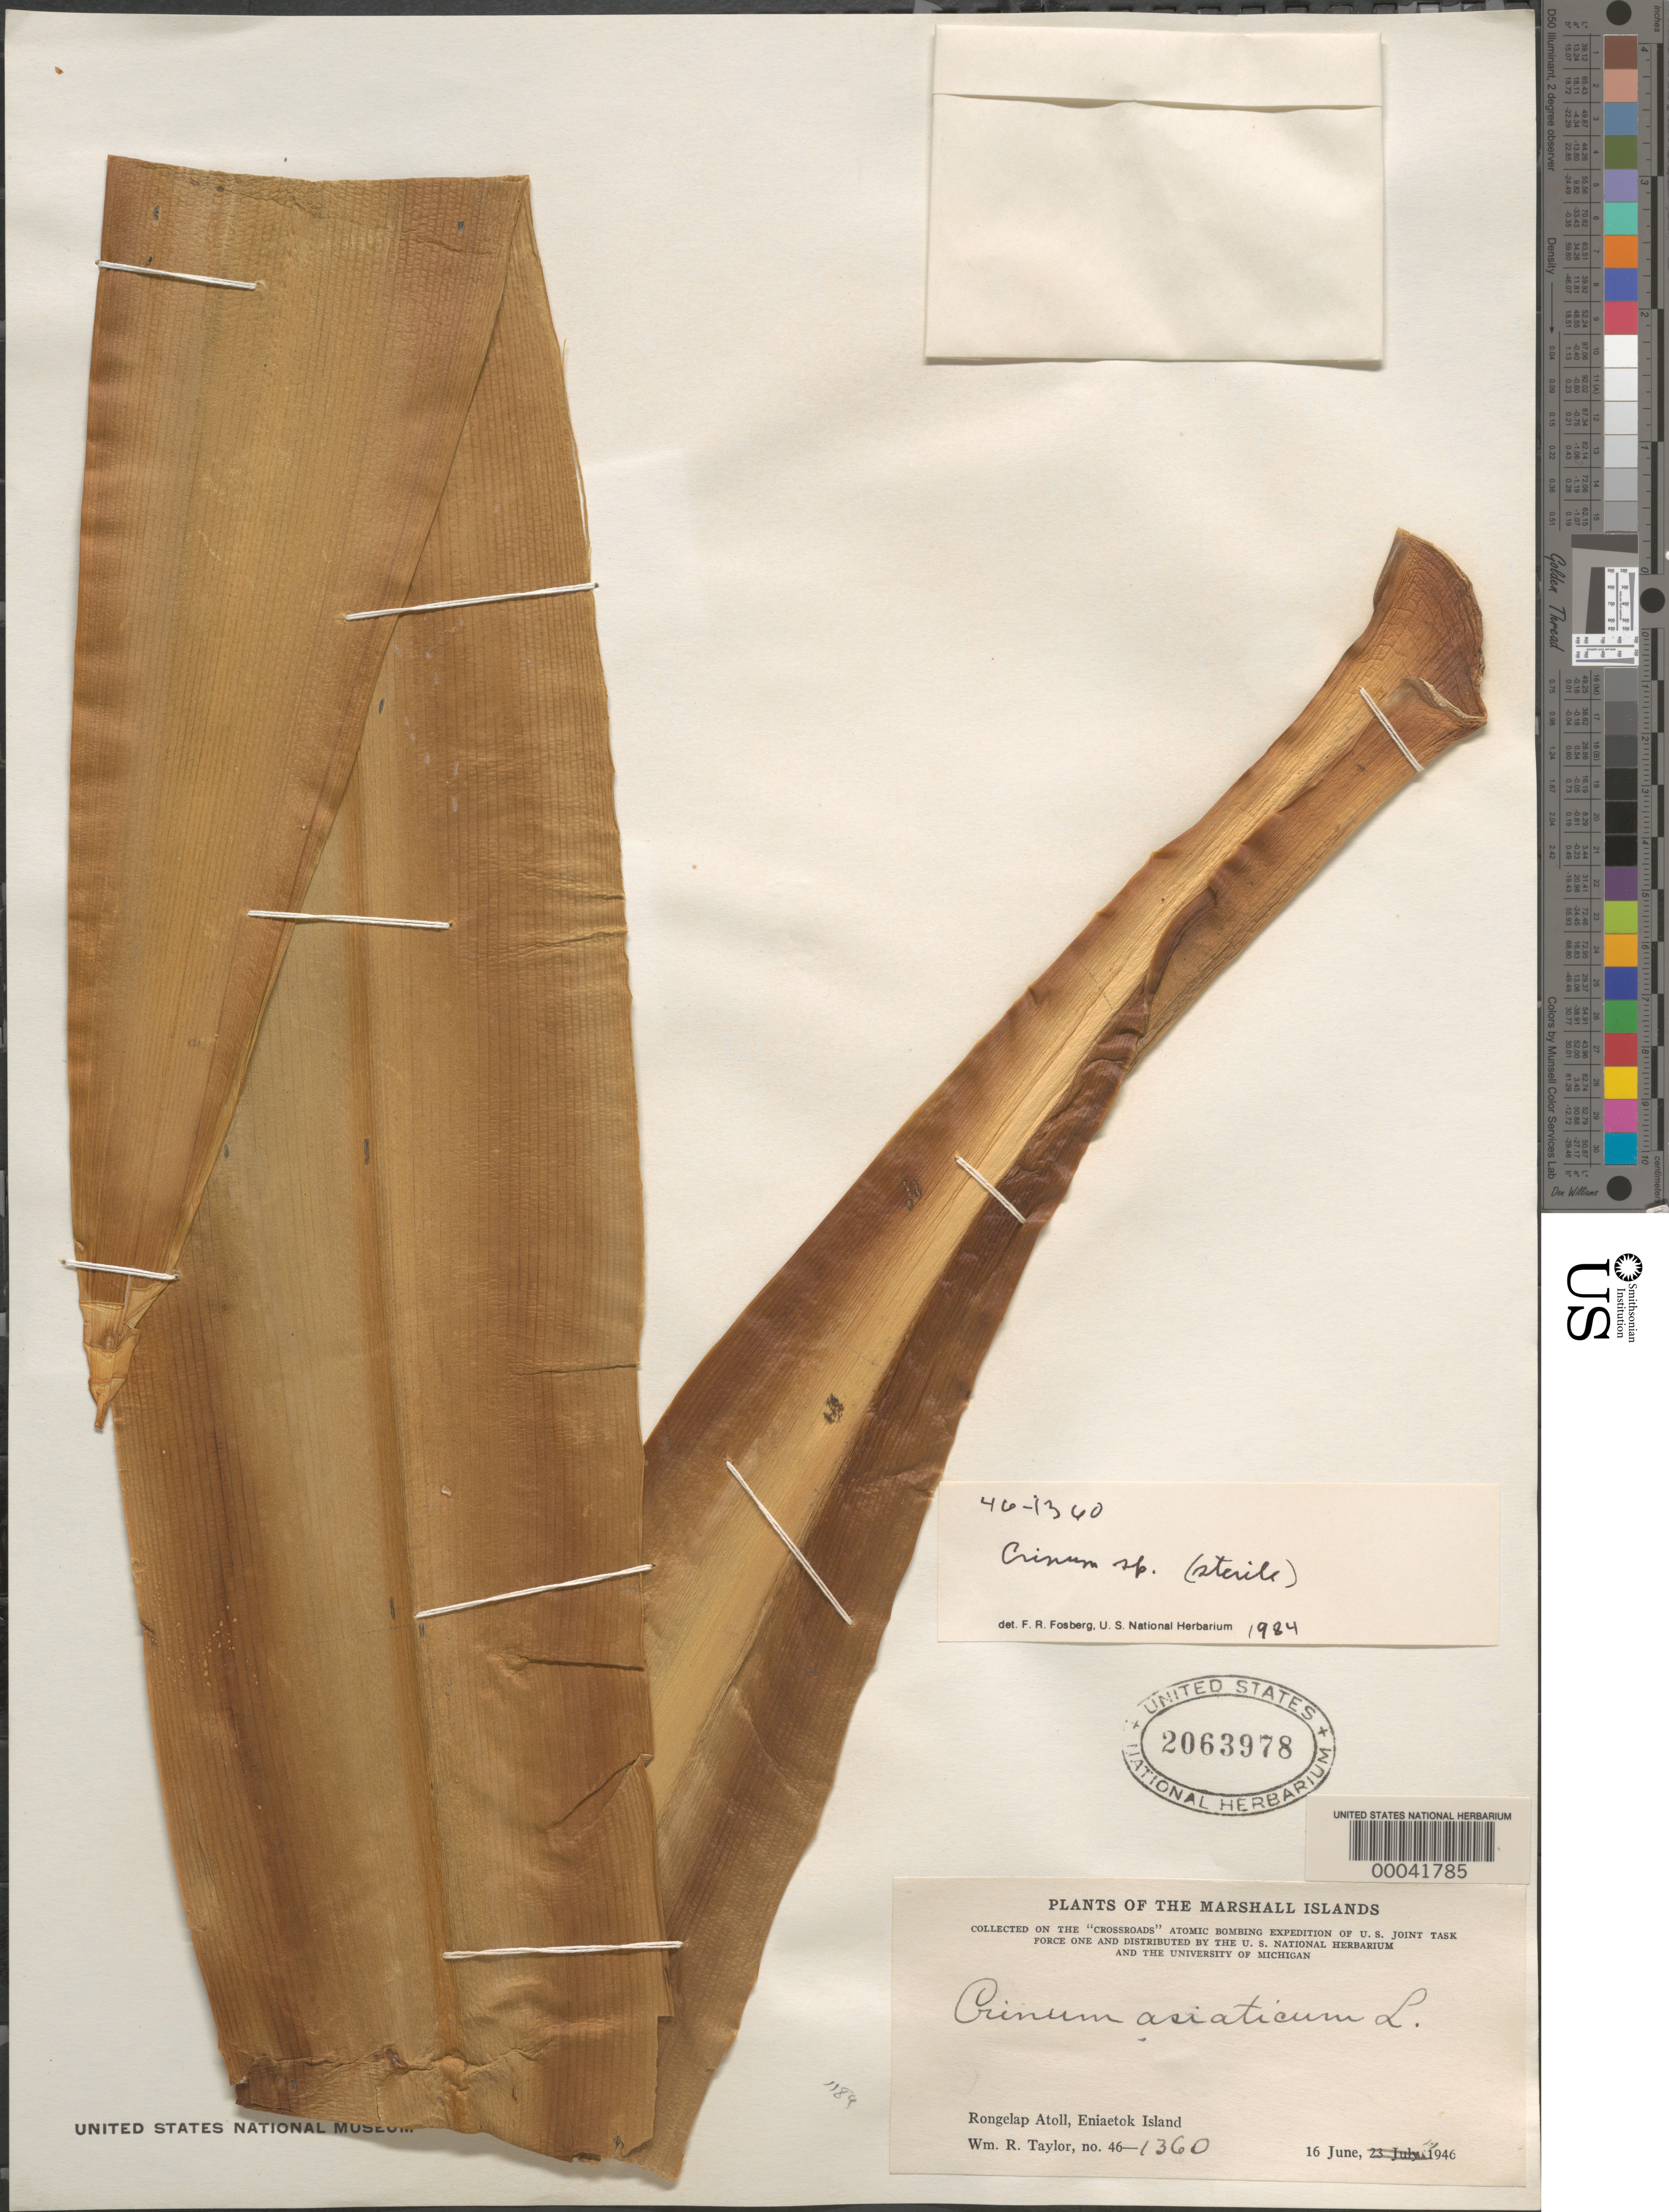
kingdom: Plantae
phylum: Tracheophyta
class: Liliopsida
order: Asparagales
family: Amaryllidaceae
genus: Crinum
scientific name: Crinum sp.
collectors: W. R. Taylor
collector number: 46-1360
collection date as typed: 16 Jun 1946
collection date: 1946-06-16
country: Marshall Islands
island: Rongelap Atoll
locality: Eniaetok Islet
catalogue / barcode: US 2063978